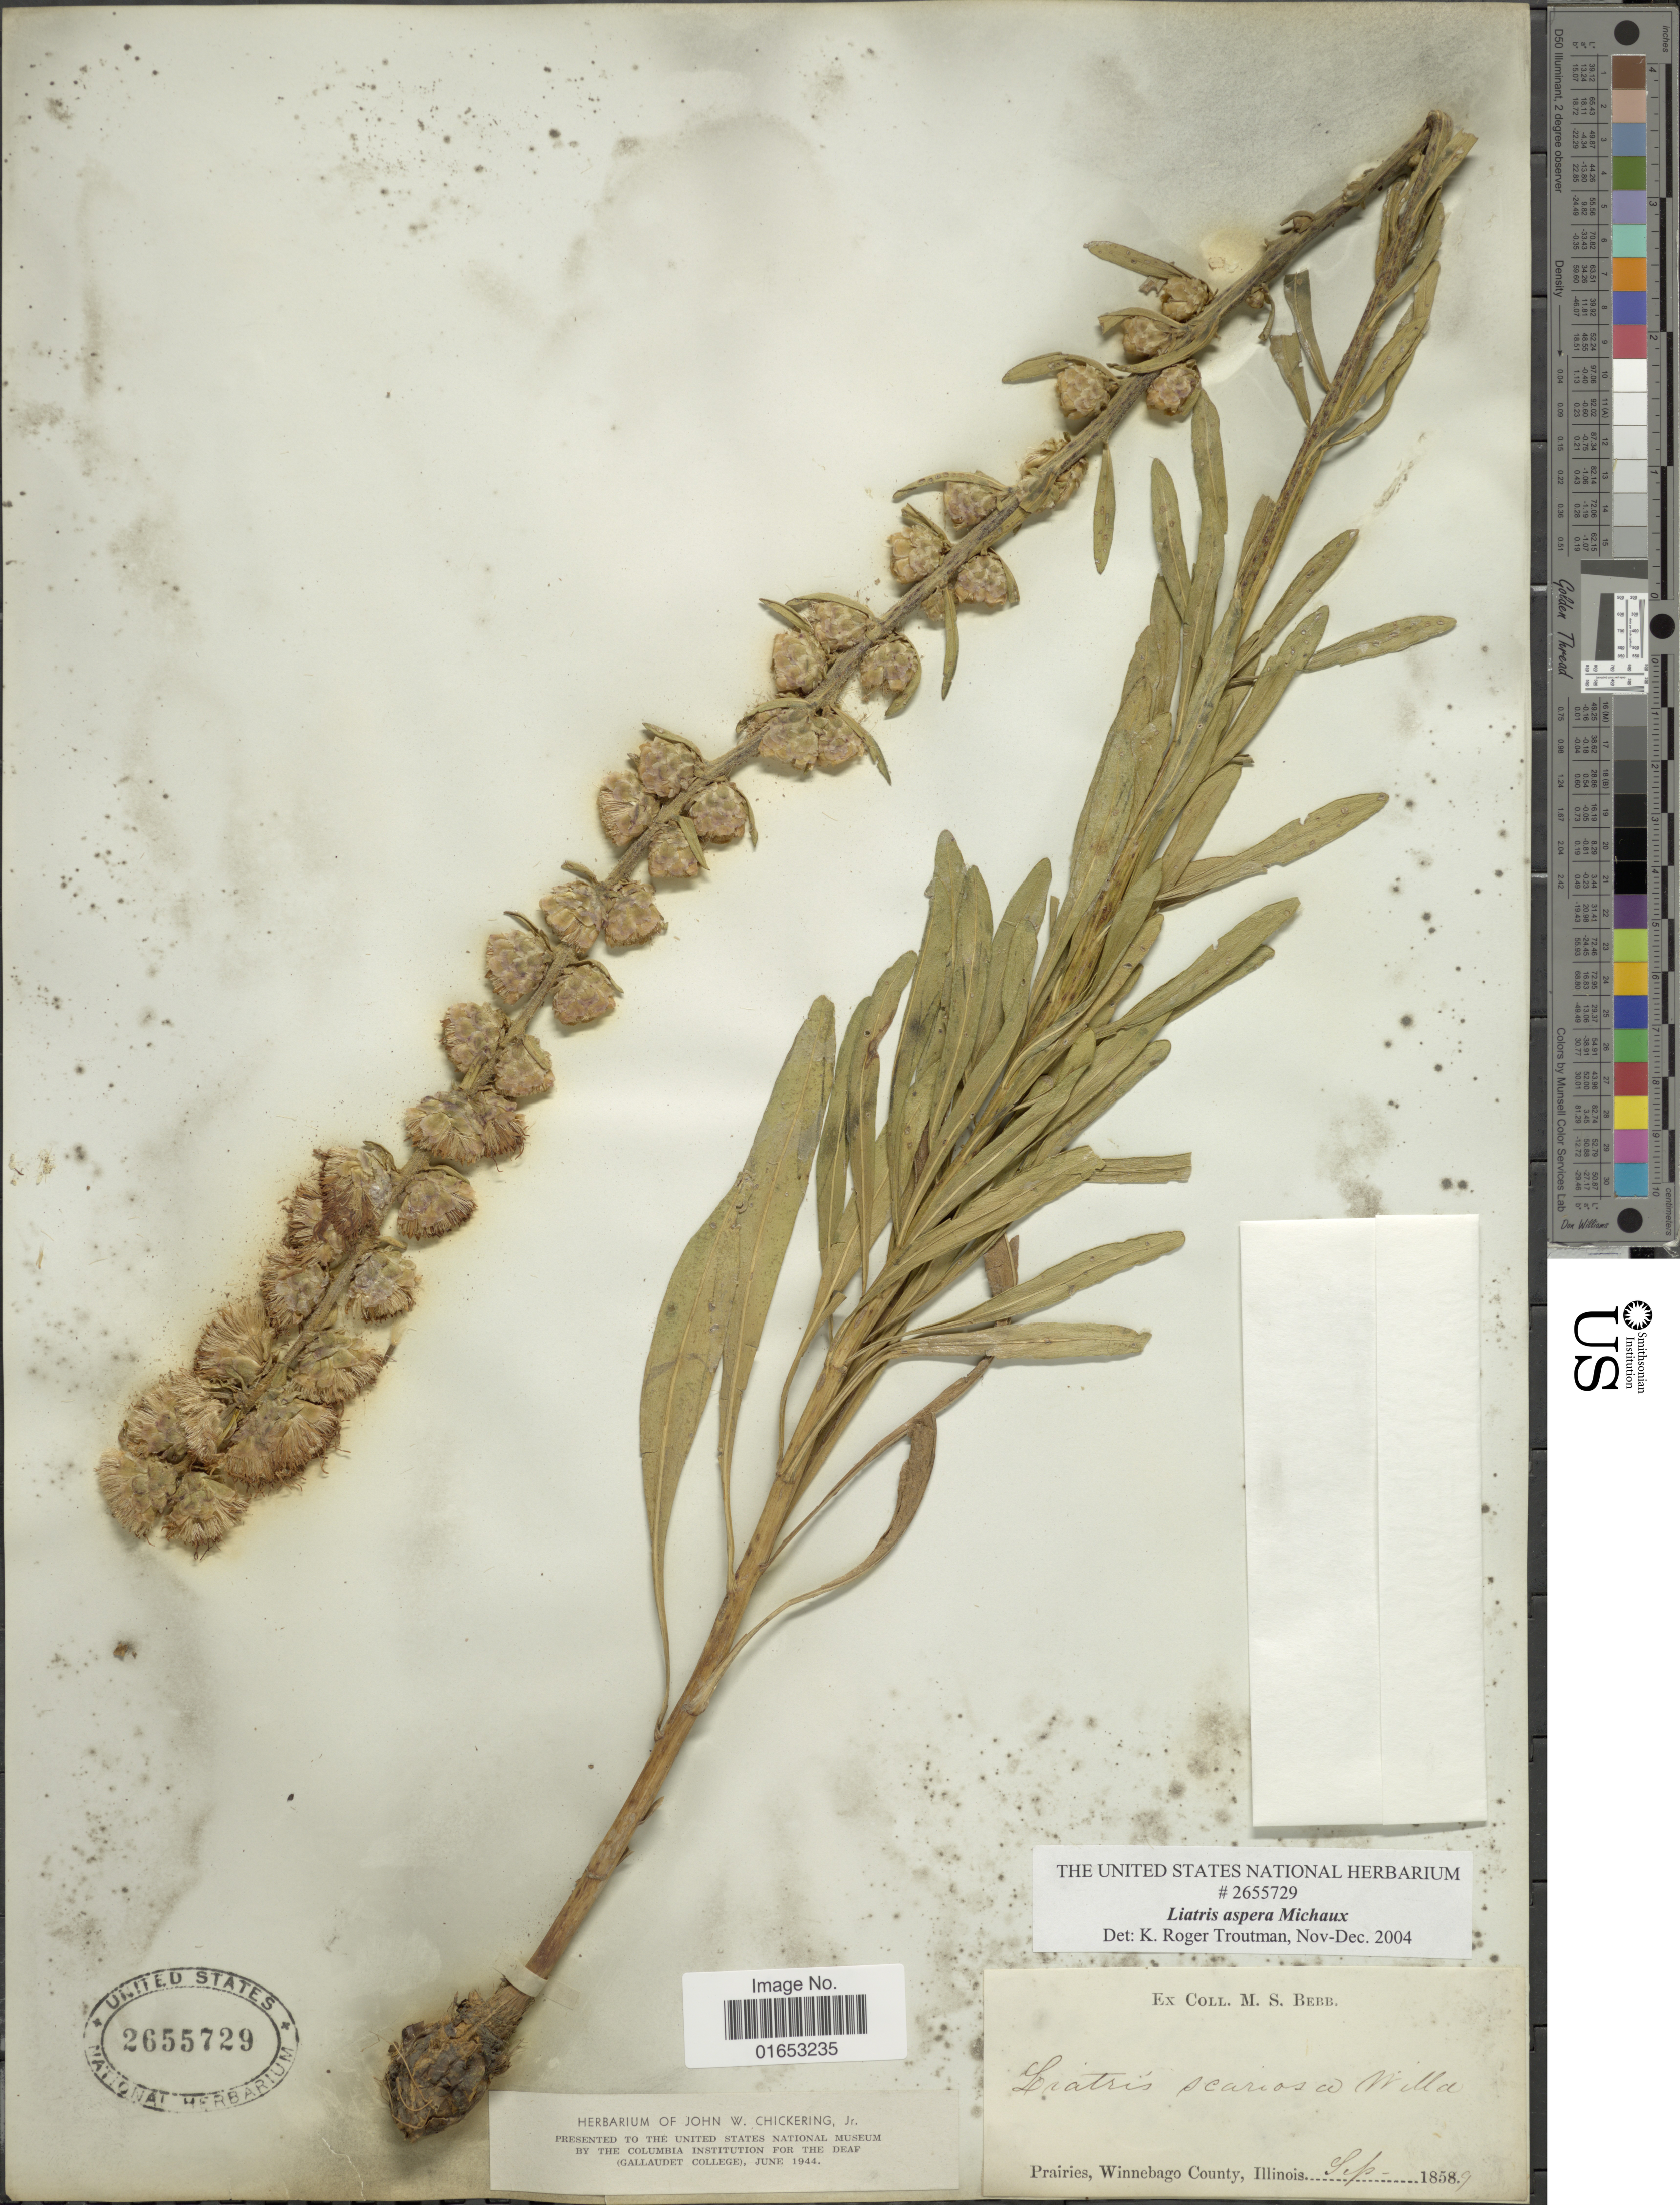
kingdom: Plantae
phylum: Tracheophyta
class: Magnoliopsida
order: Asterales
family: Asteraceae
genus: Liatris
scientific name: Liatris aspera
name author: Michx.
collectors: M. Bebb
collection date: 1859-08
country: United States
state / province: Illinois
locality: Prairies, Winnebago County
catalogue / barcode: US 2655729